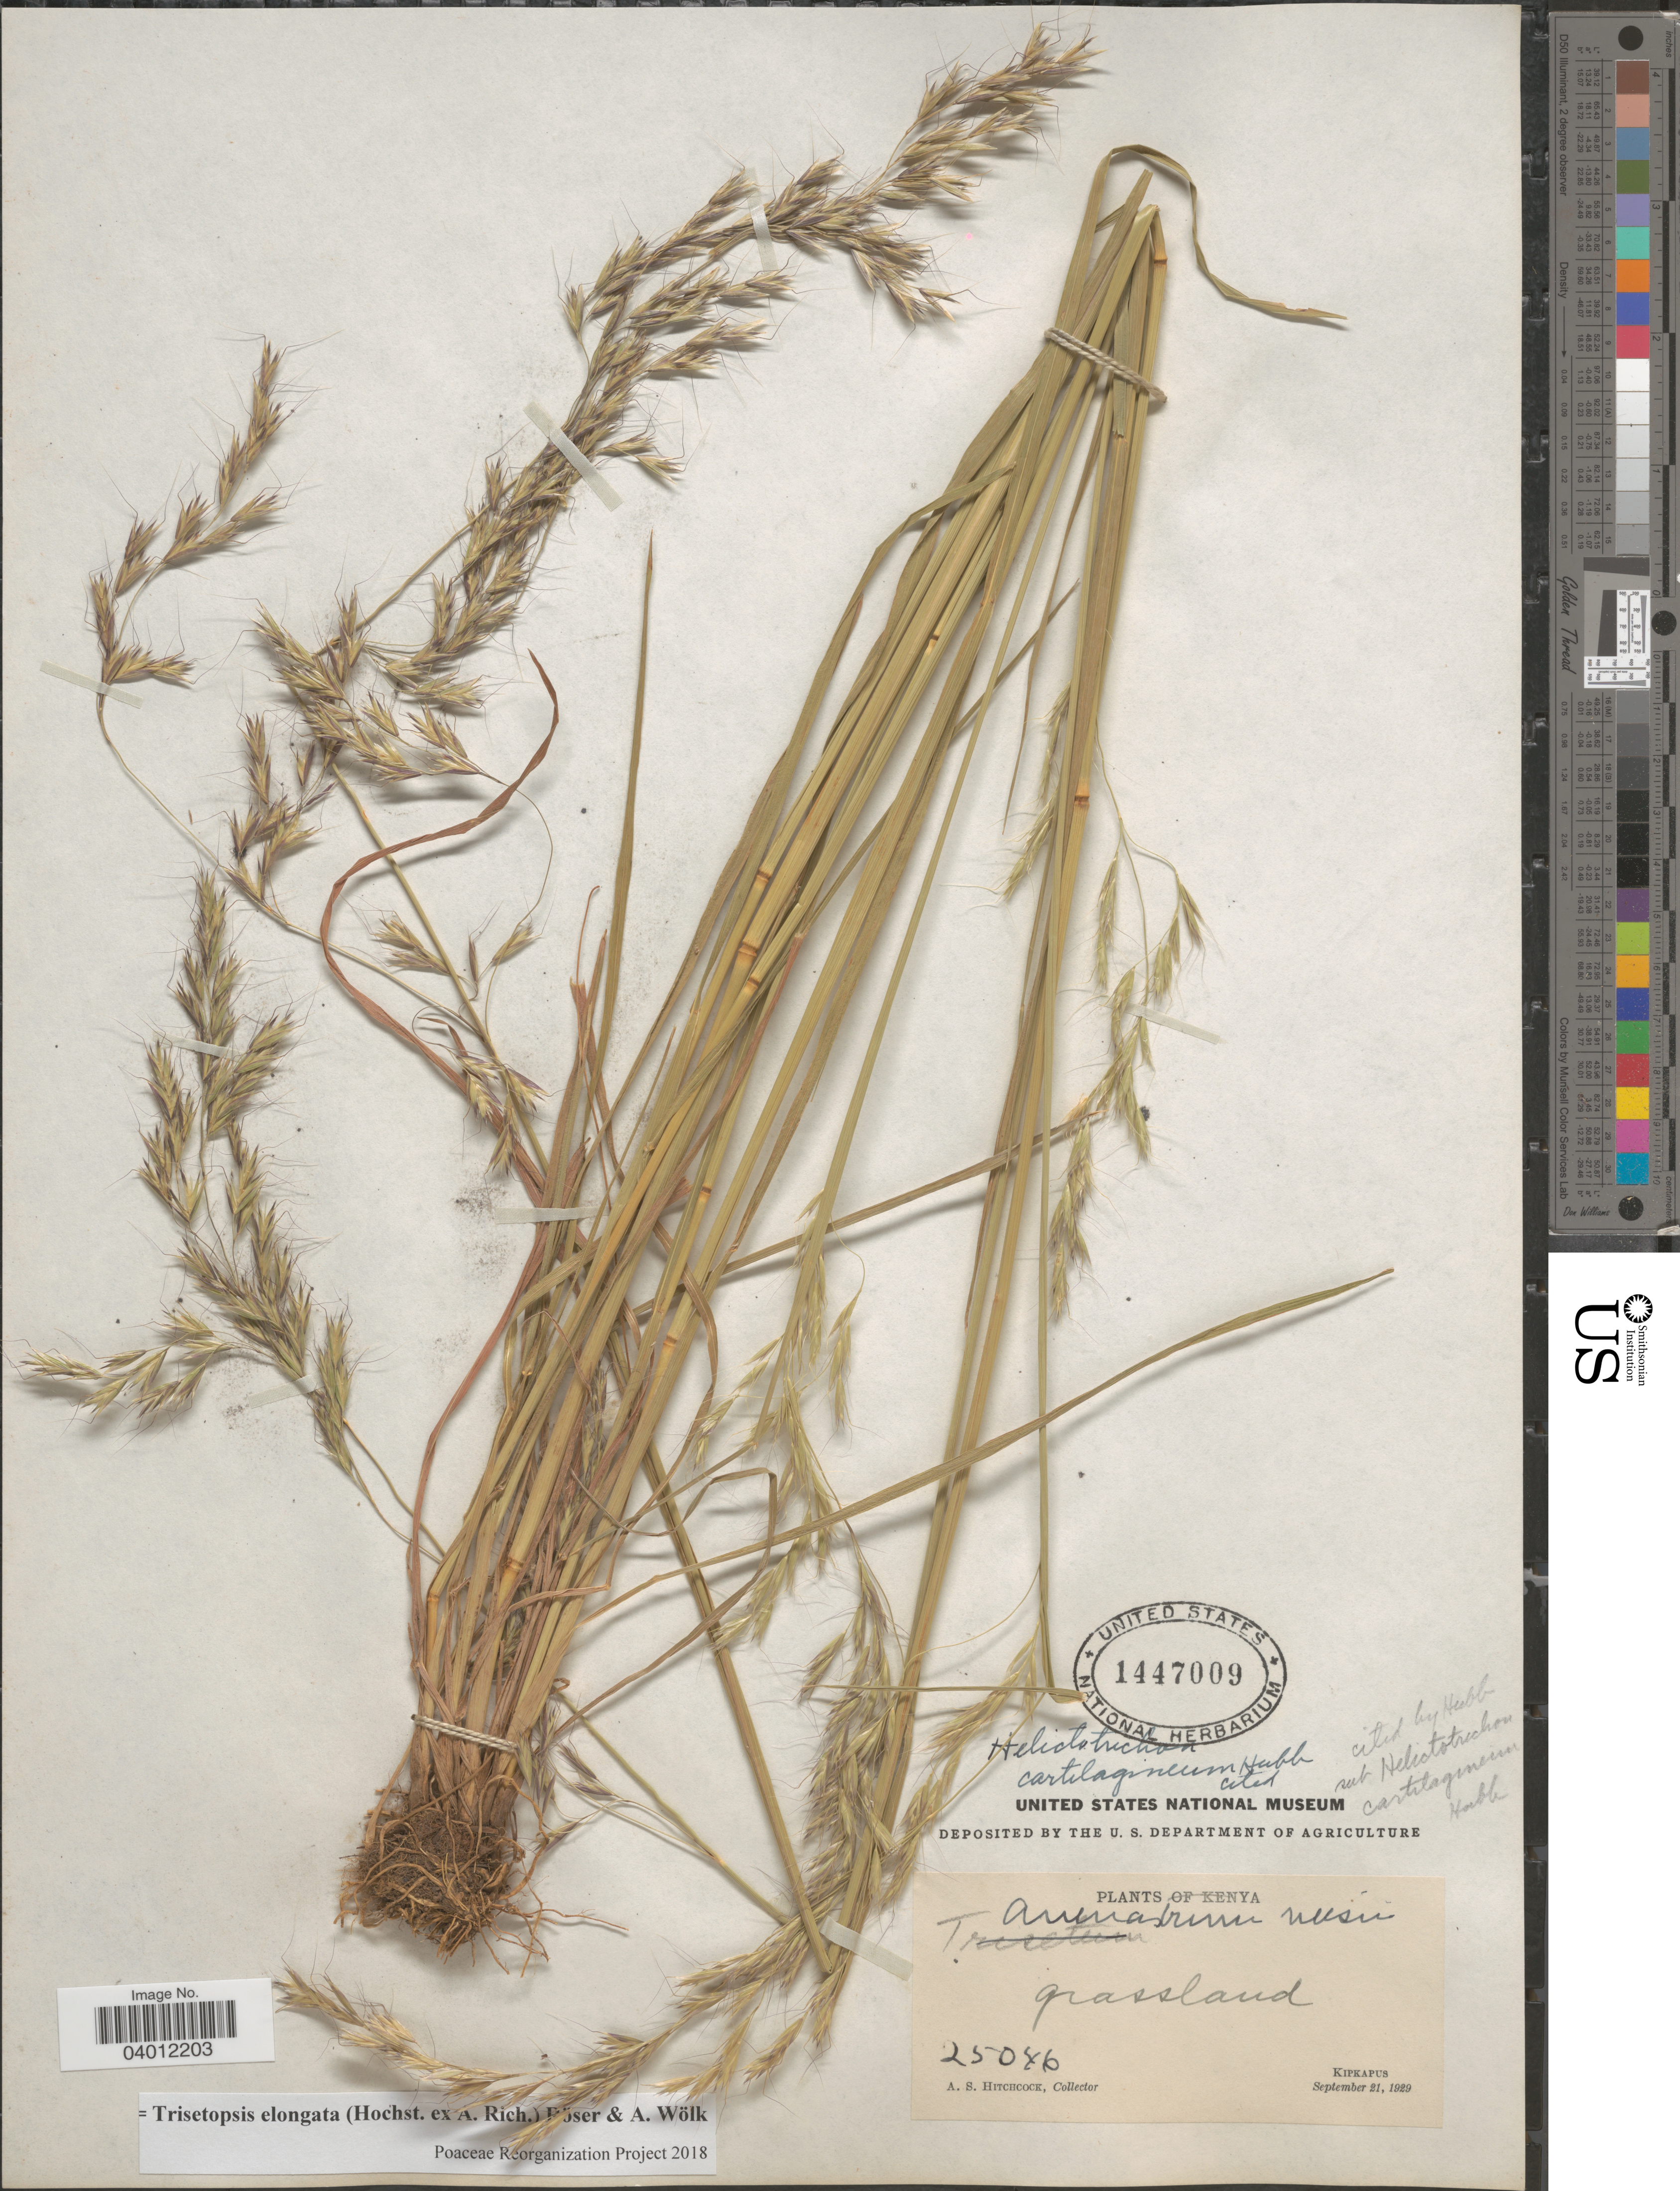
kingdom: Plantae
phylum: Tracheophyta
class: Liliopsida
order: Poales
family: Poaceae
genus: Trisetopsis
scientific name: Trisetopsis elongata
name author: (Hochst. ex A. Rich.) Röser & Wölk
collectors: A. S. Hitchcock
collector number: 25046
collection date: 1929-09-21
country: Kenya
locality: Kipkapus.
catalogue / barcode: US 1447009